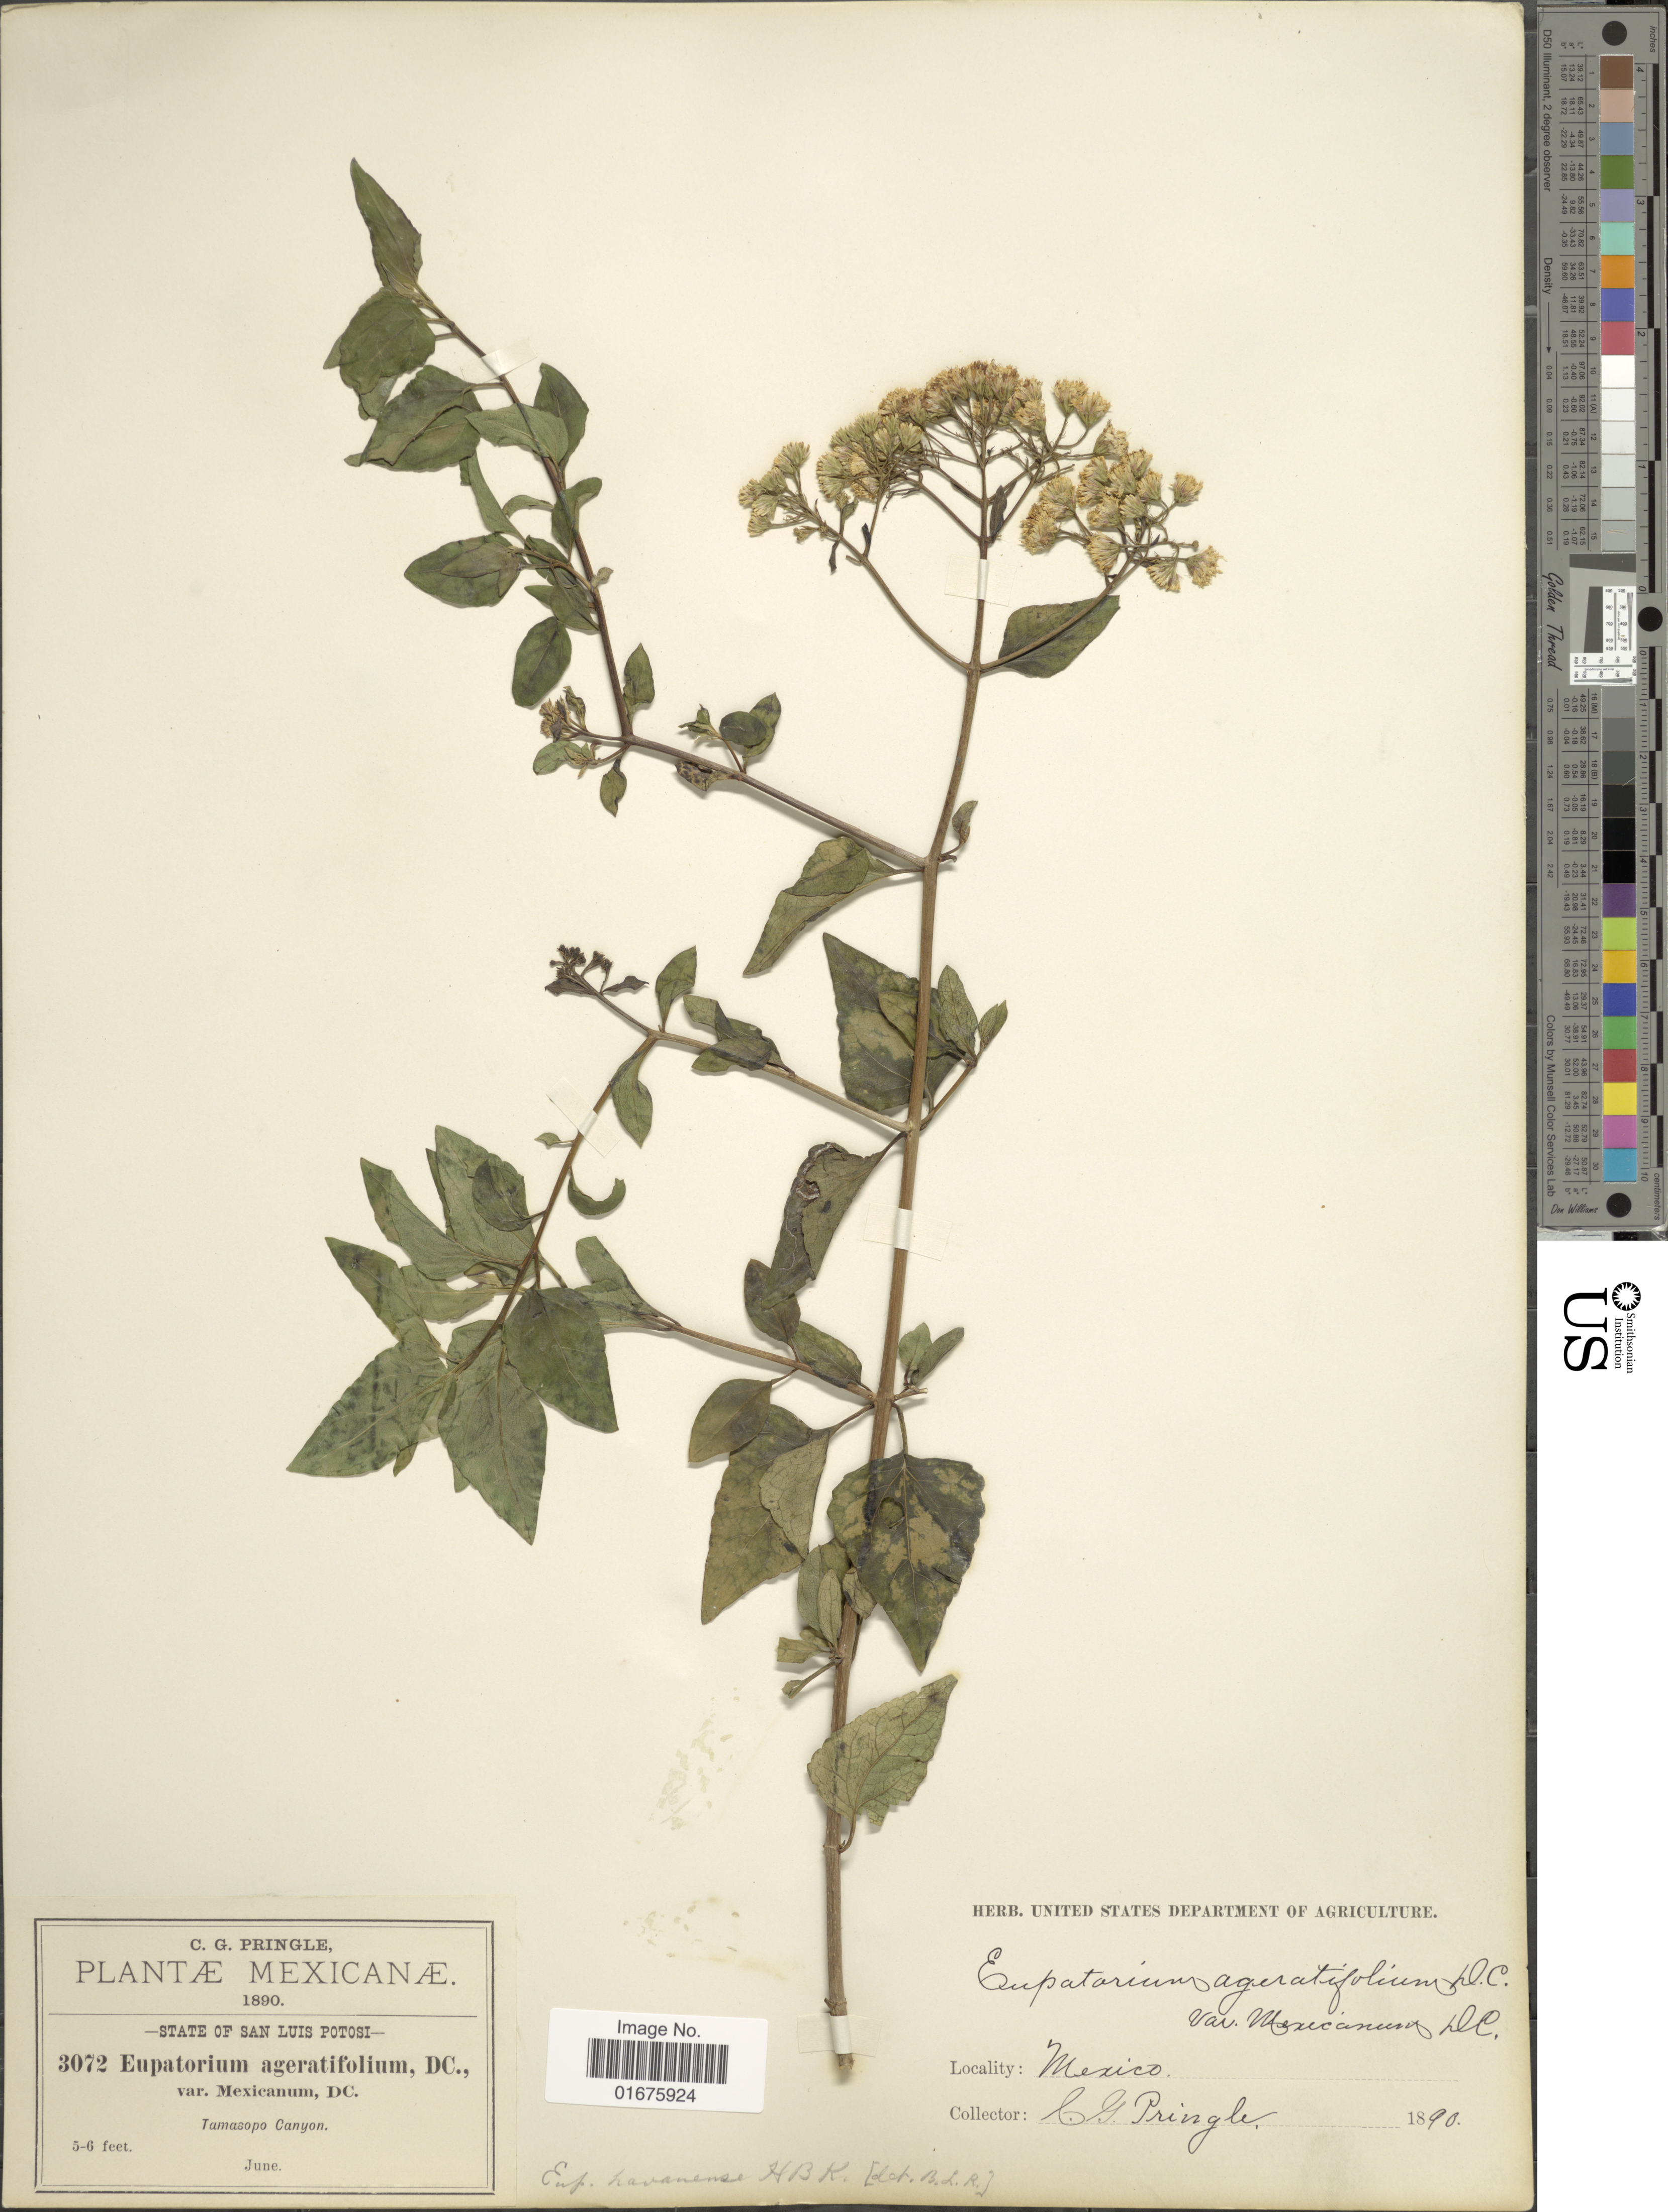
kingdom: Plantae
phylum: Tracheophyta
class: Magnoliopsida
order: Asterales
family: Asteraceae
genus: Ageratina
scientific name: Ageratina havanensis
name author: (Kunth) R.M. King & H. Rob.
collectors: C. G. Pringle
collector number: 3072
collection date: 1890-06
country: Mexico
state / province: San Luis Potosí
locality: Tamasopo Canyon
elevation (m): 2